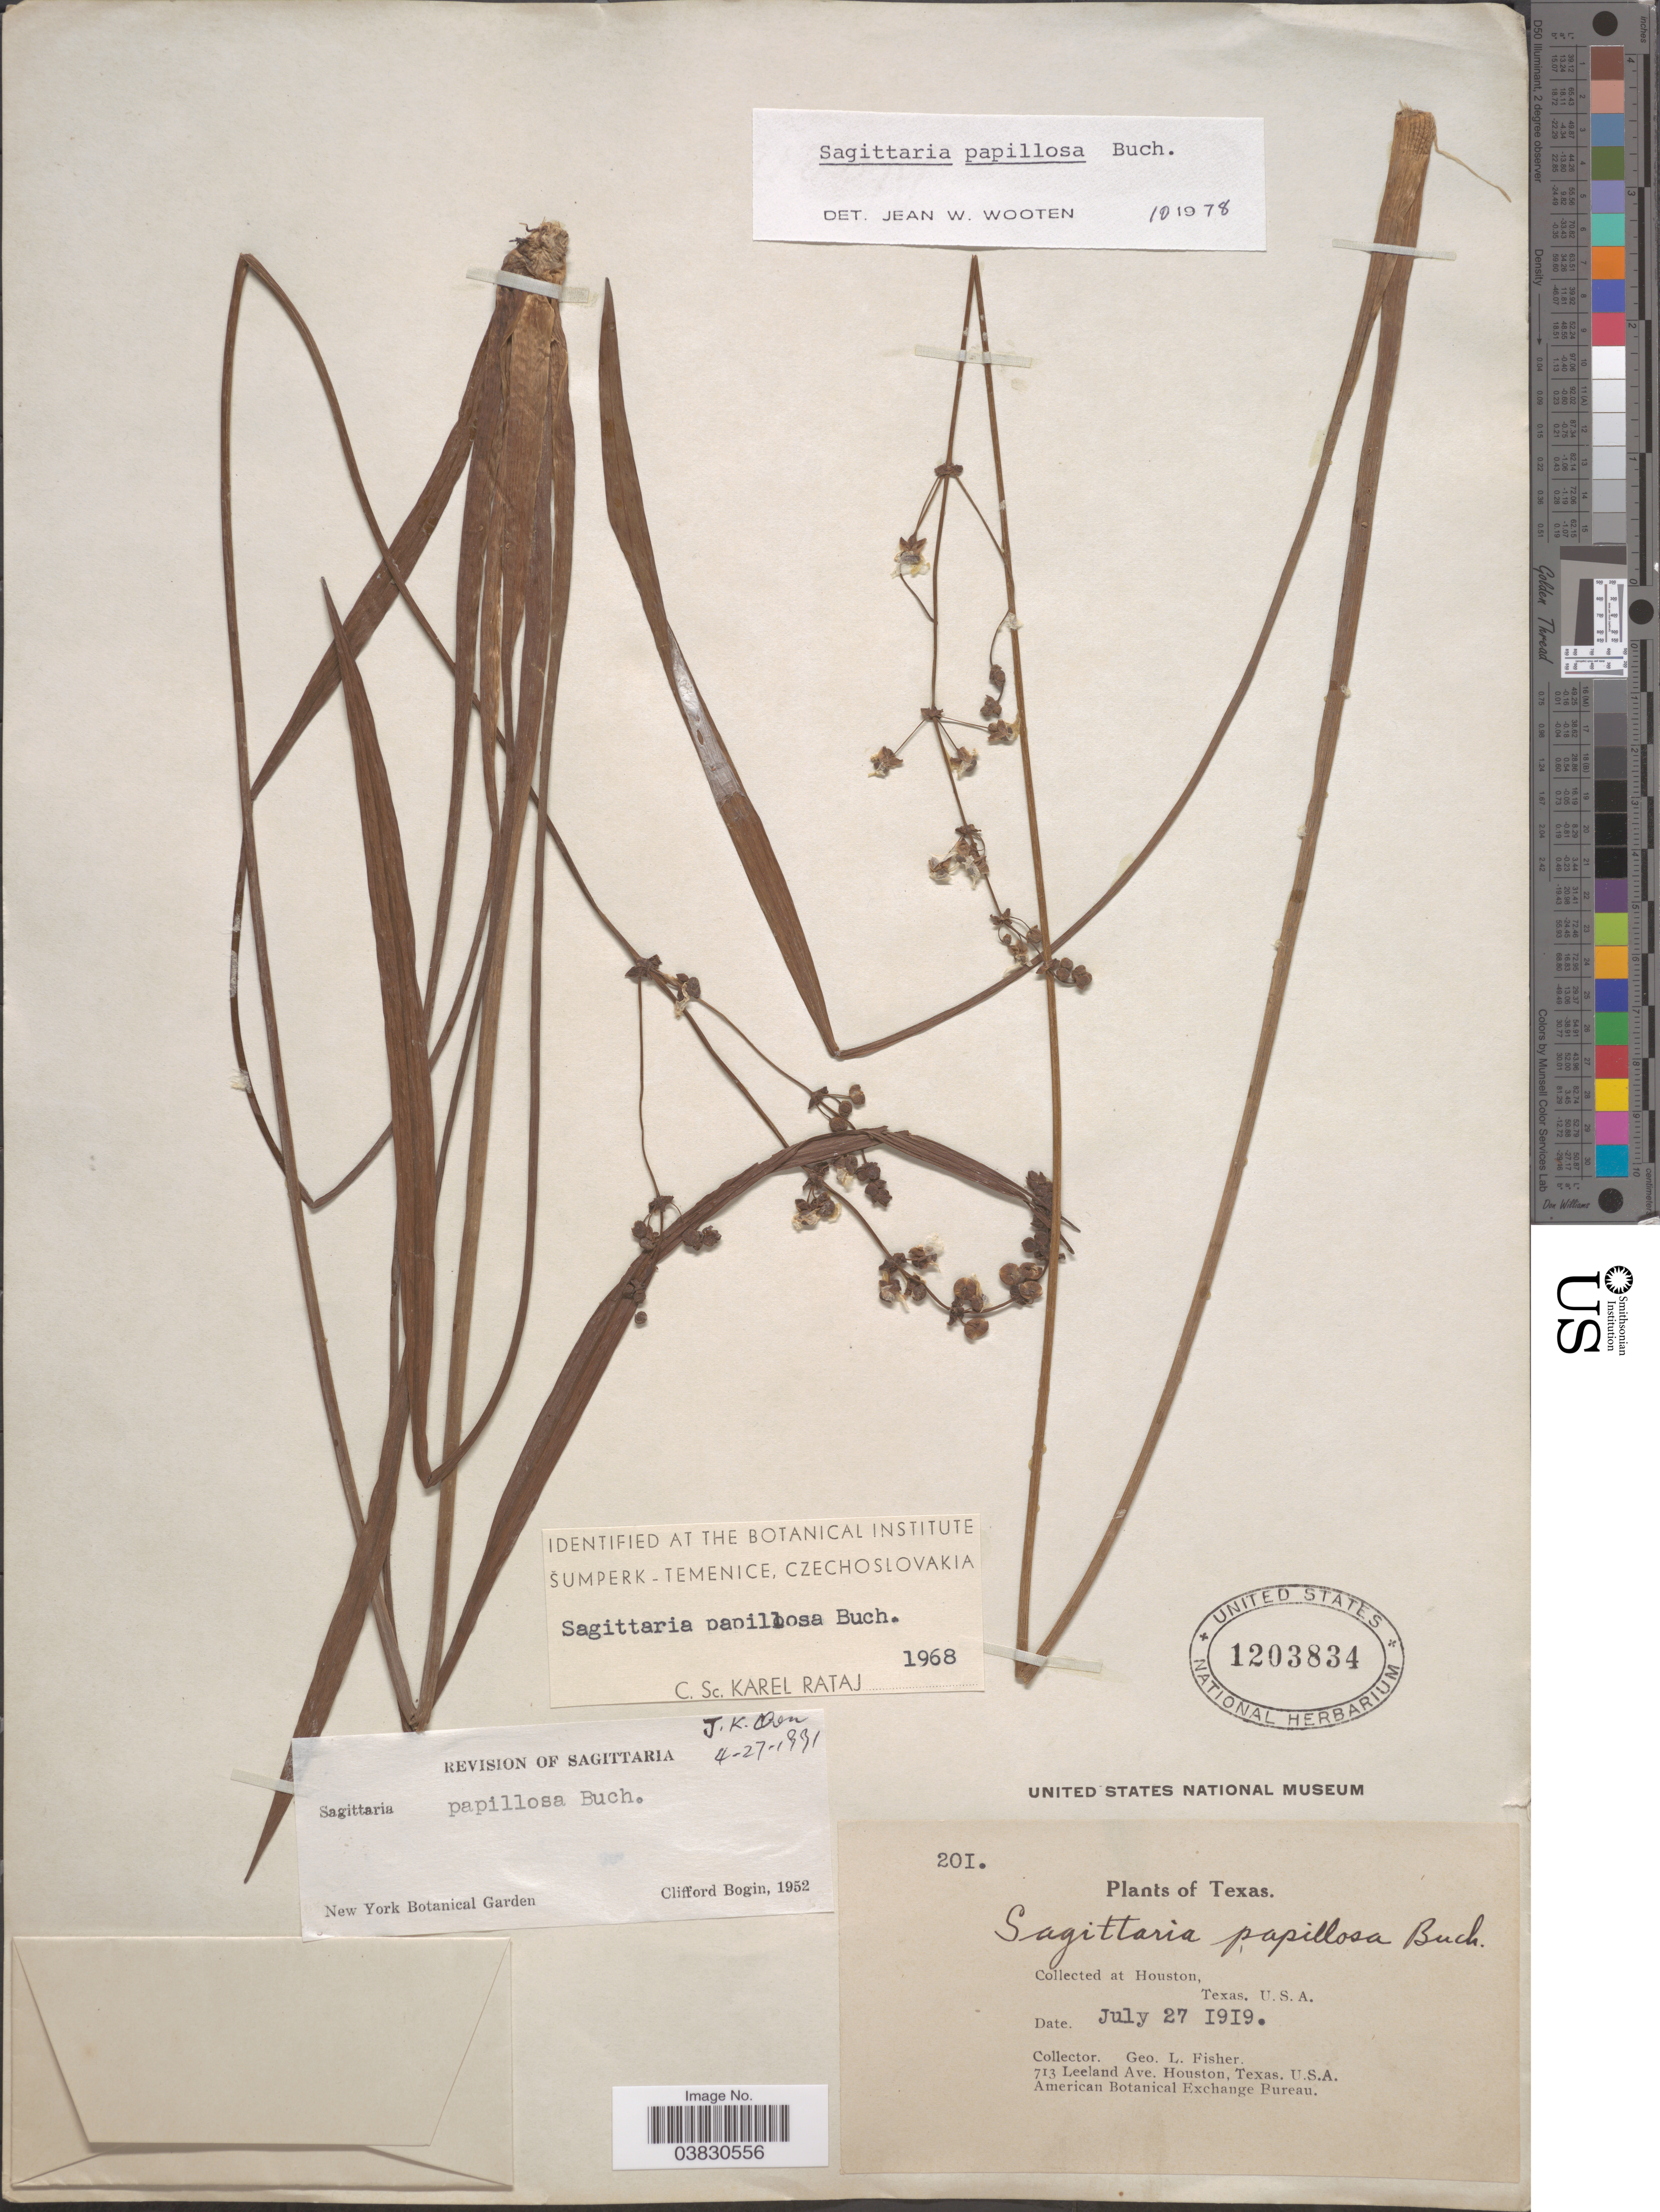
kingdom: Plantae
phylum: Tracheophyta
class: Liliopsida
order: Alismatales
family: Alismataceae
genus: Sagittaria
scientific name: Sagittaria papillosa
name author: Buchenau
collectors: G. L. Fisher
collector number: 20I*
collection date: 1919-07-27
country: United States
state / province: Texas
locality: Houston.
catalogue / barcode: US 1203834